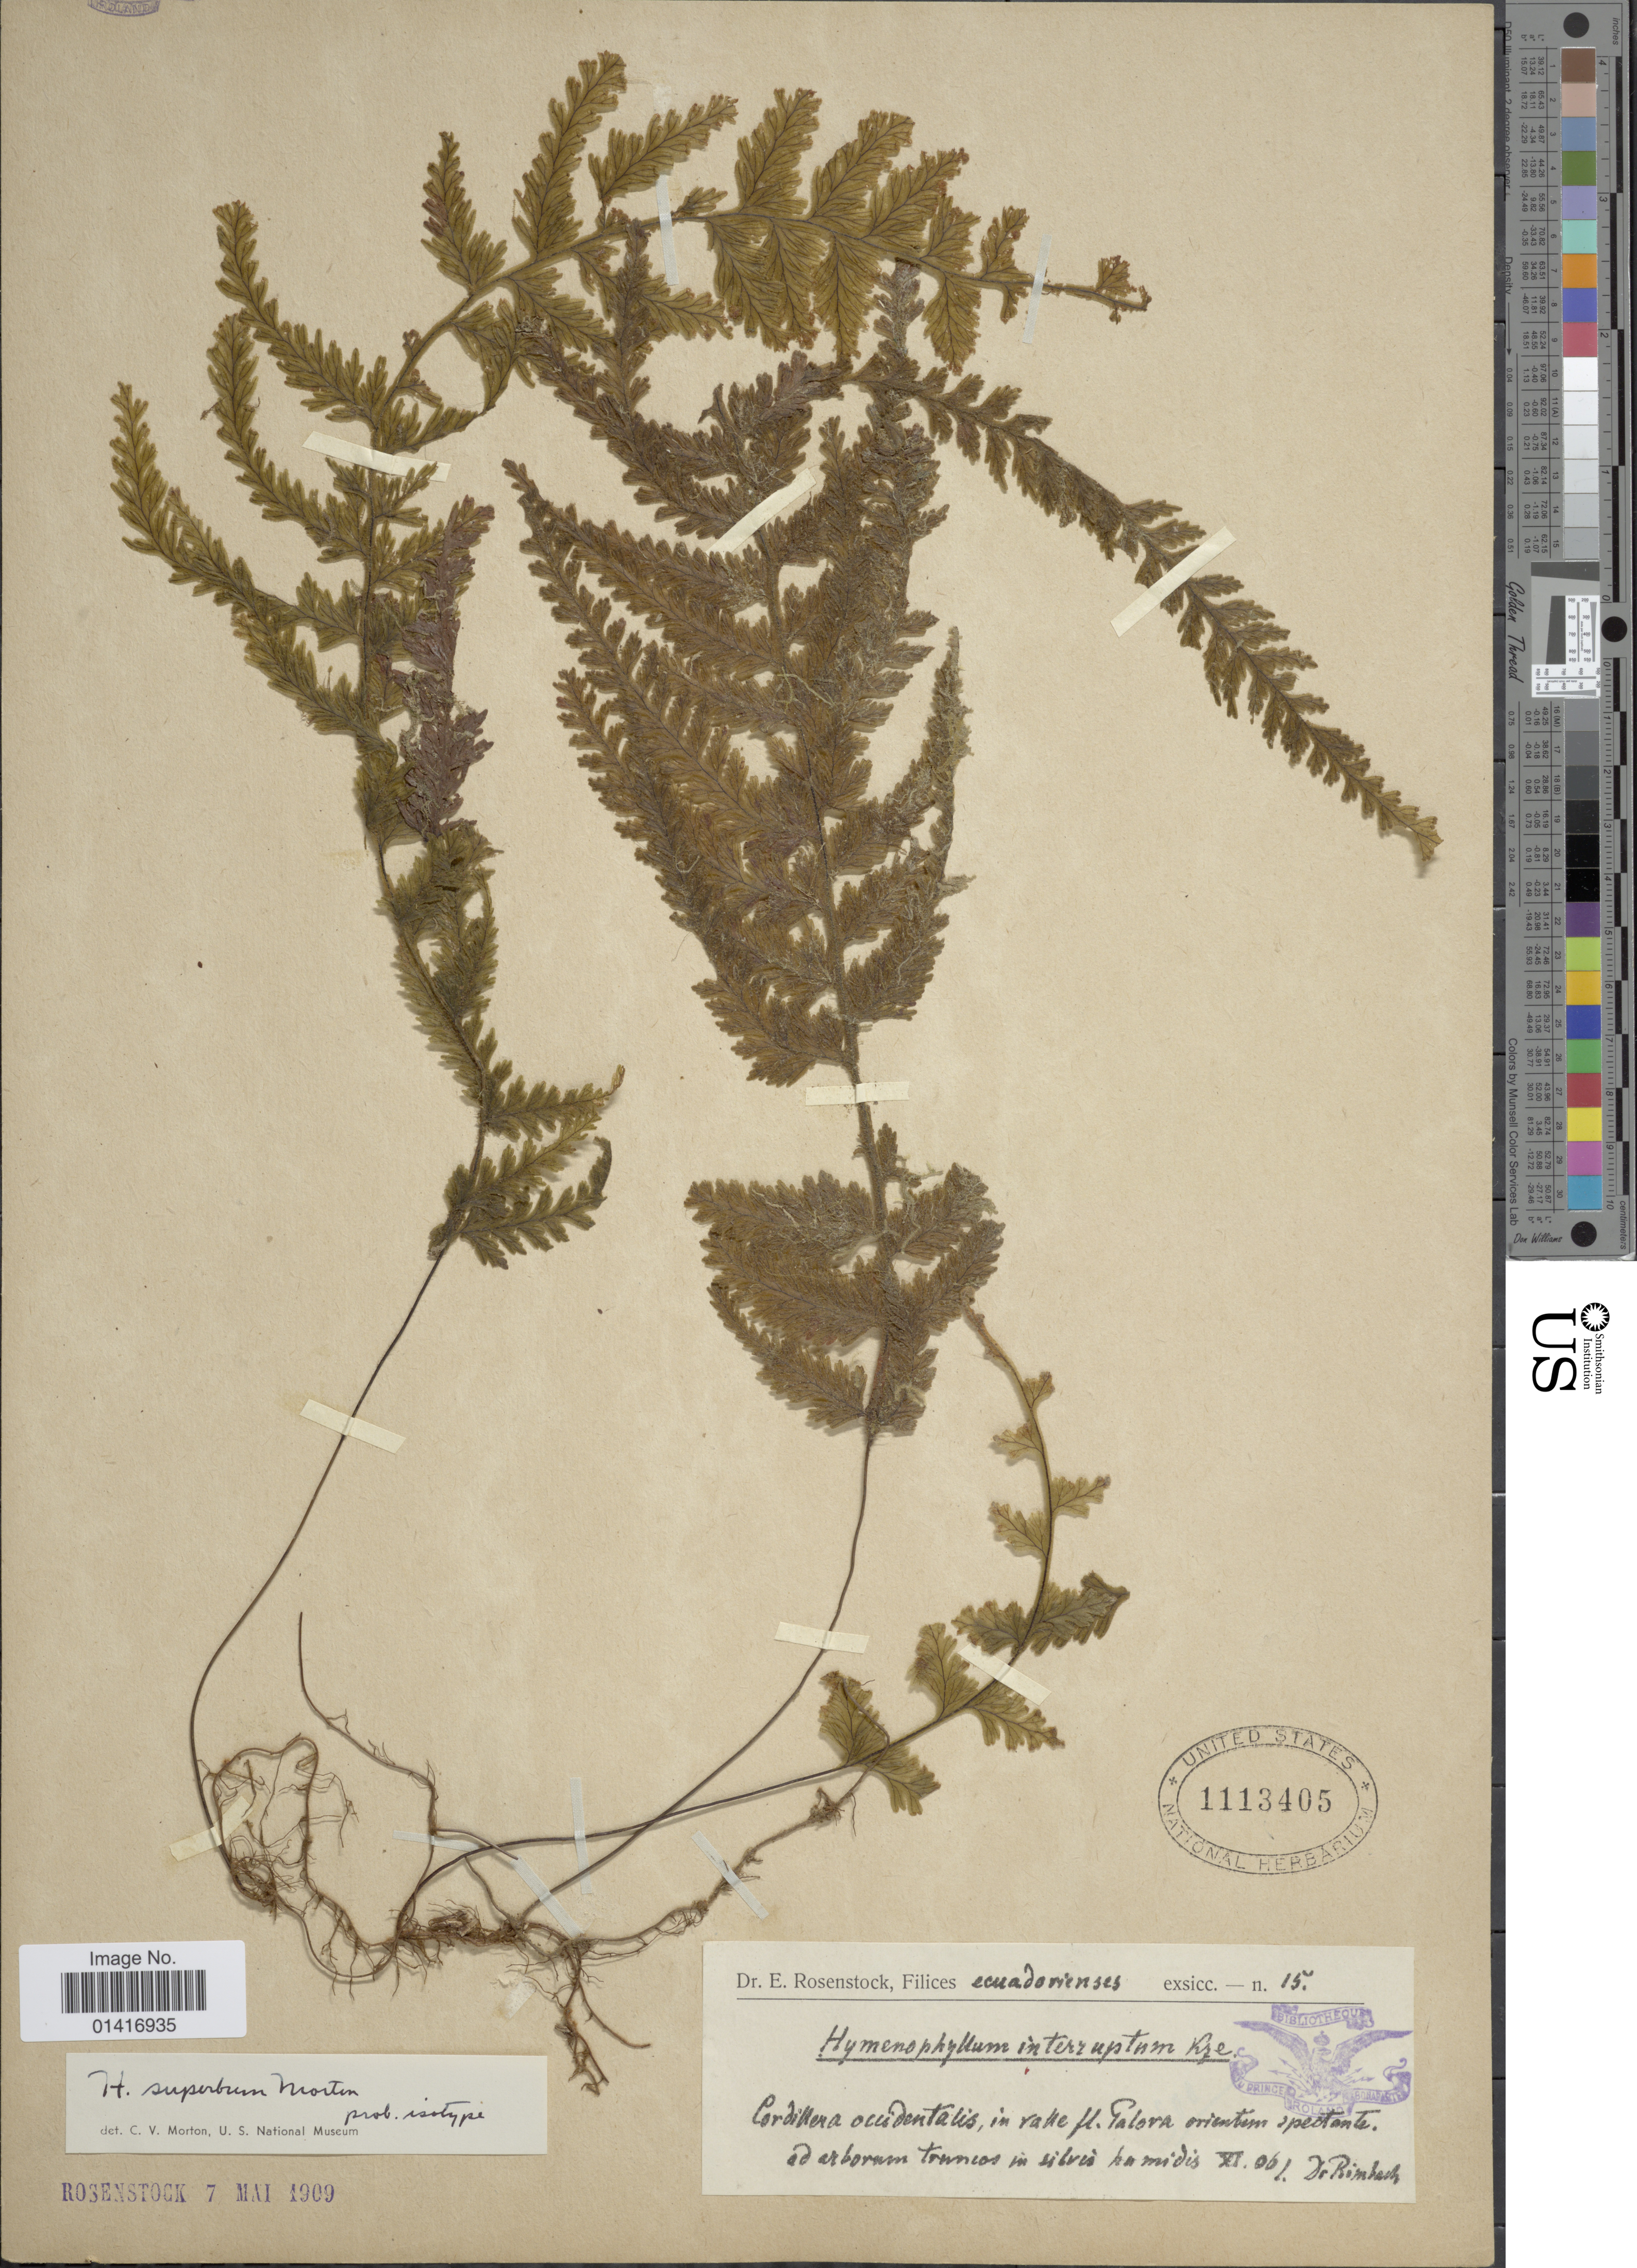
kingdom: Plantae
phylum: Tracheophyta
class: Polypodiopsida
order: Hymenophyllales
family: Hymenophyllaceae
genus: Hymenophyllum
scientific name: Hymenophyllum superbum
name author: C.V. Morton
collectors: Rimbach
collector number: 15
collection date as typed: Transcribed d/m/y: /11/6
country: Ecuador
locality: Cordillera Occidentalis, in valle fl. Palora, orientum spectante ad arborum truncos in silvis humidis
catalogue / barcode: US 1113405